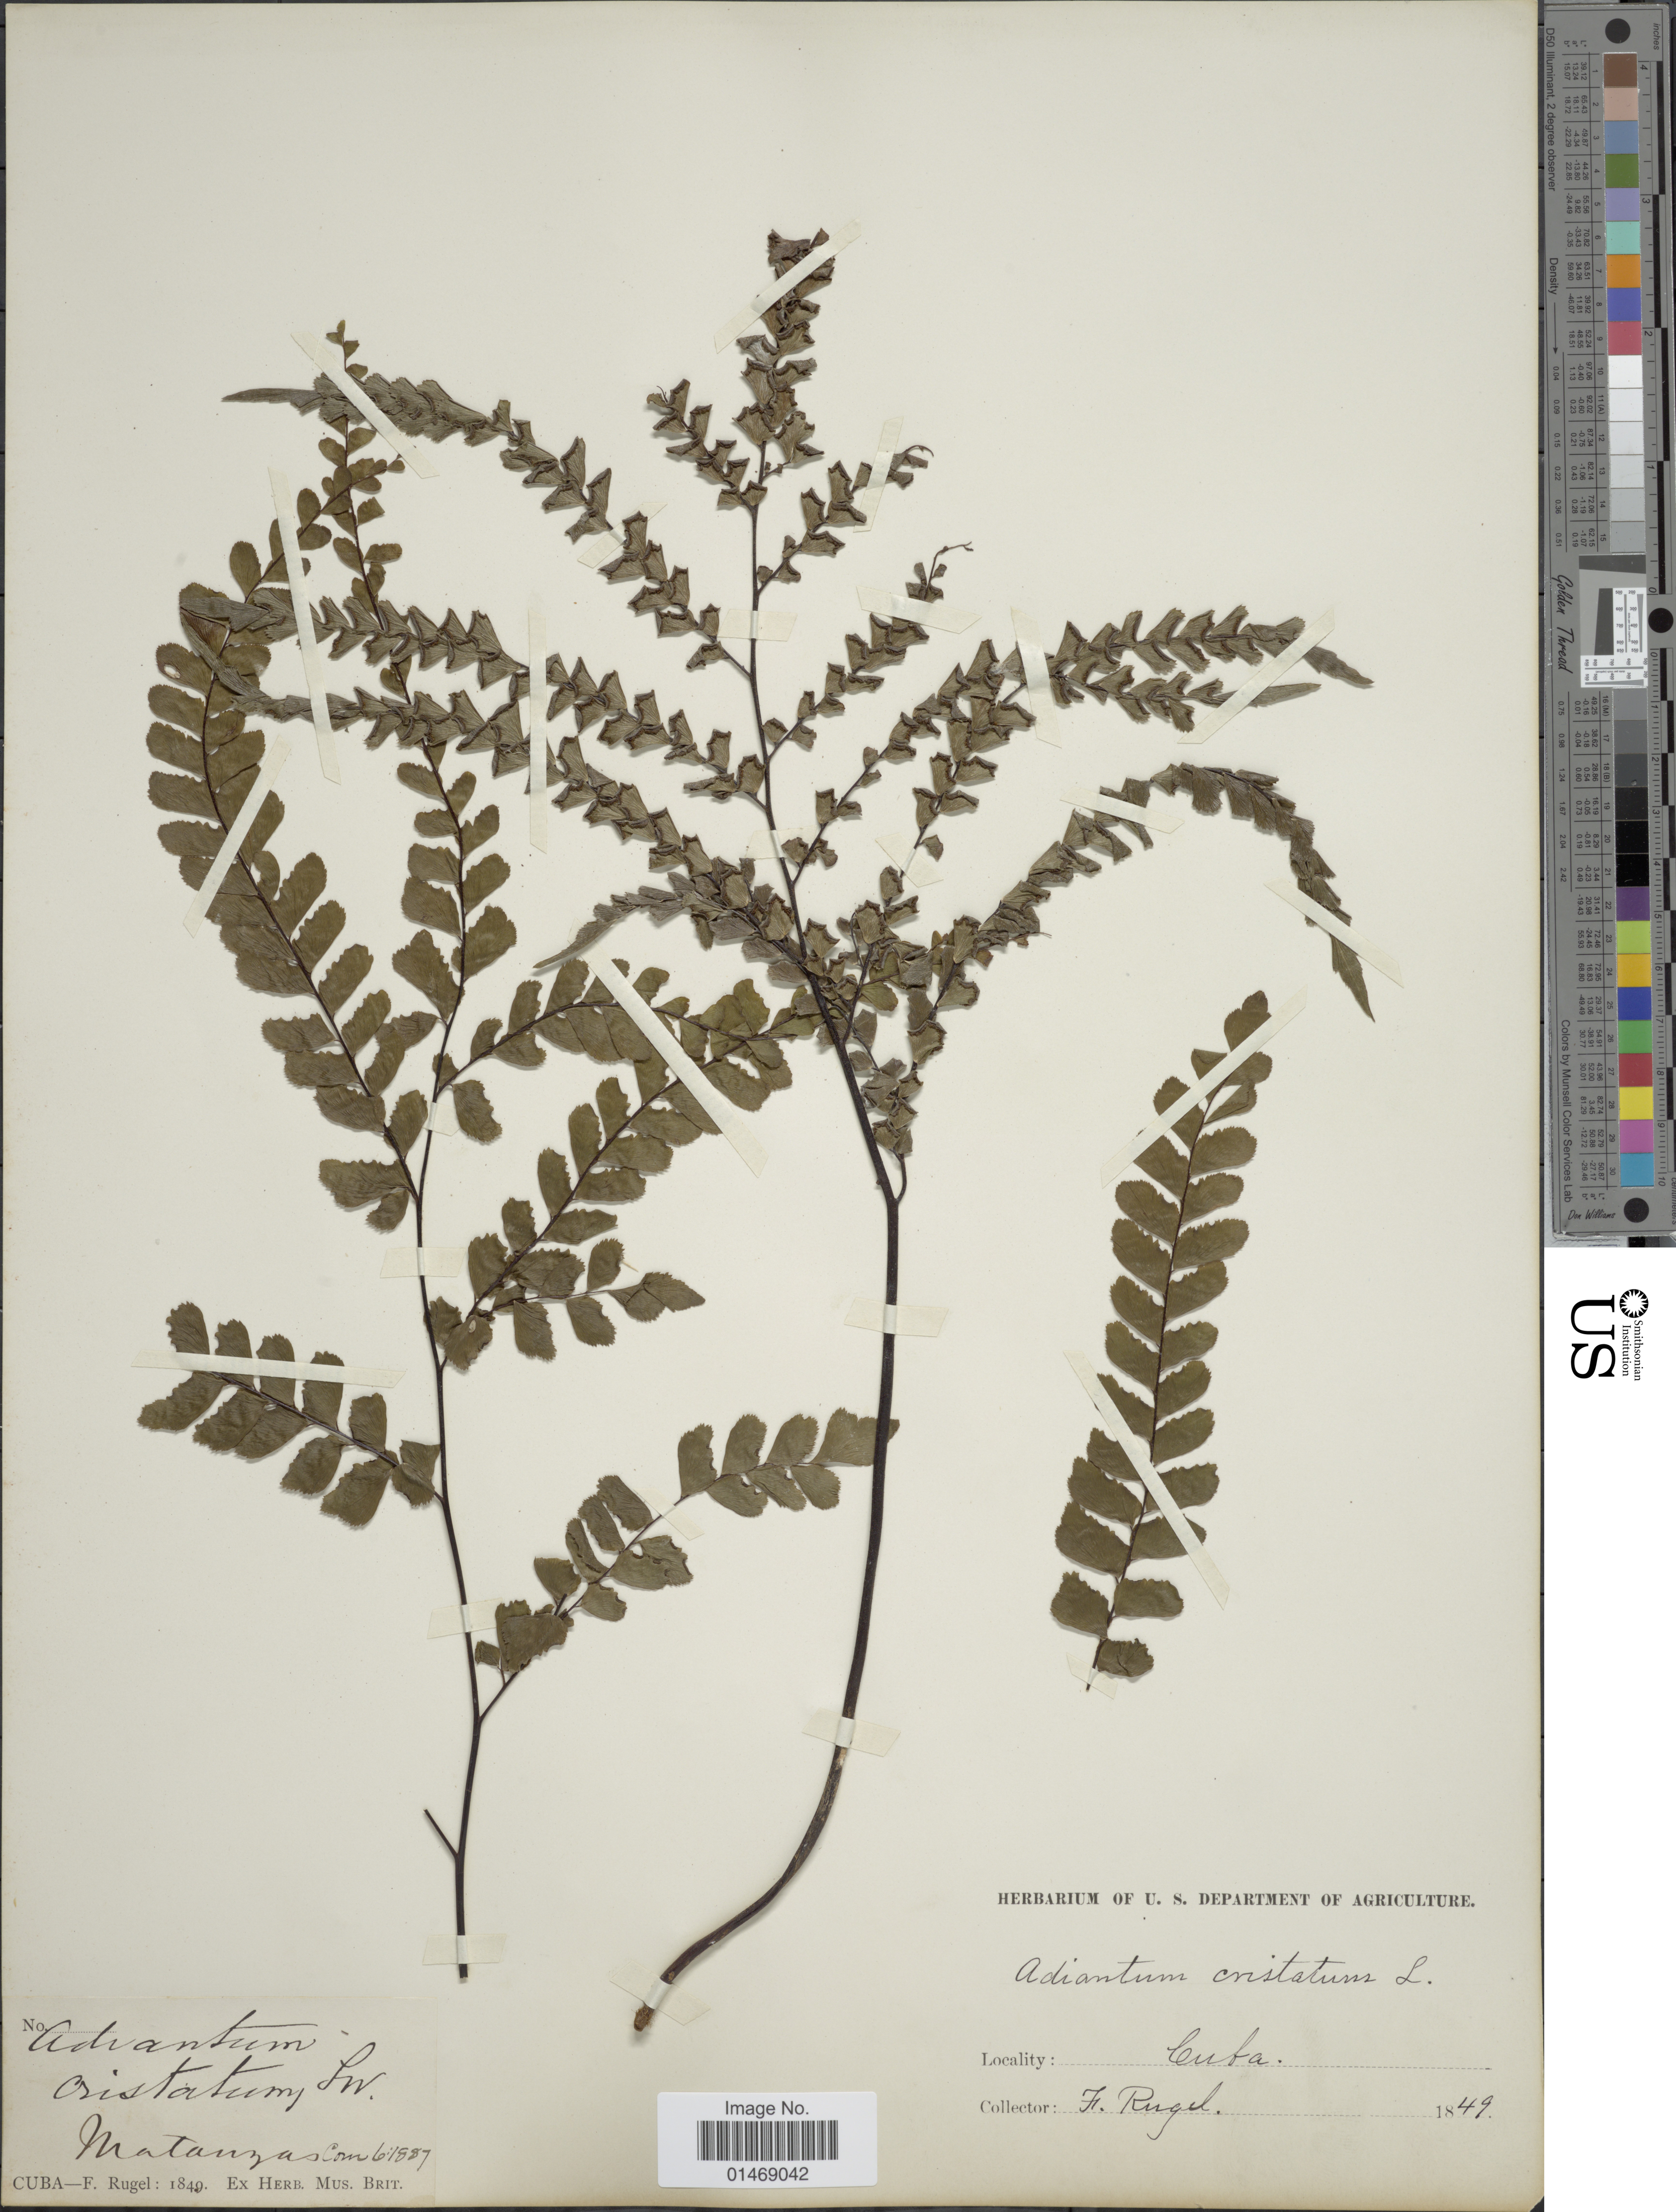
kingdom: Plantae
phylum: Tracheophyta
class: Polypodiopsida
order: Polypodiales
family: Pteridaceae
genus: Adiantum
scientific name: Adiantum melanoleucum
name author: Willd.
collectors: F. Rugel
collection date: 1849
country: Cuba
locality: Matanzas